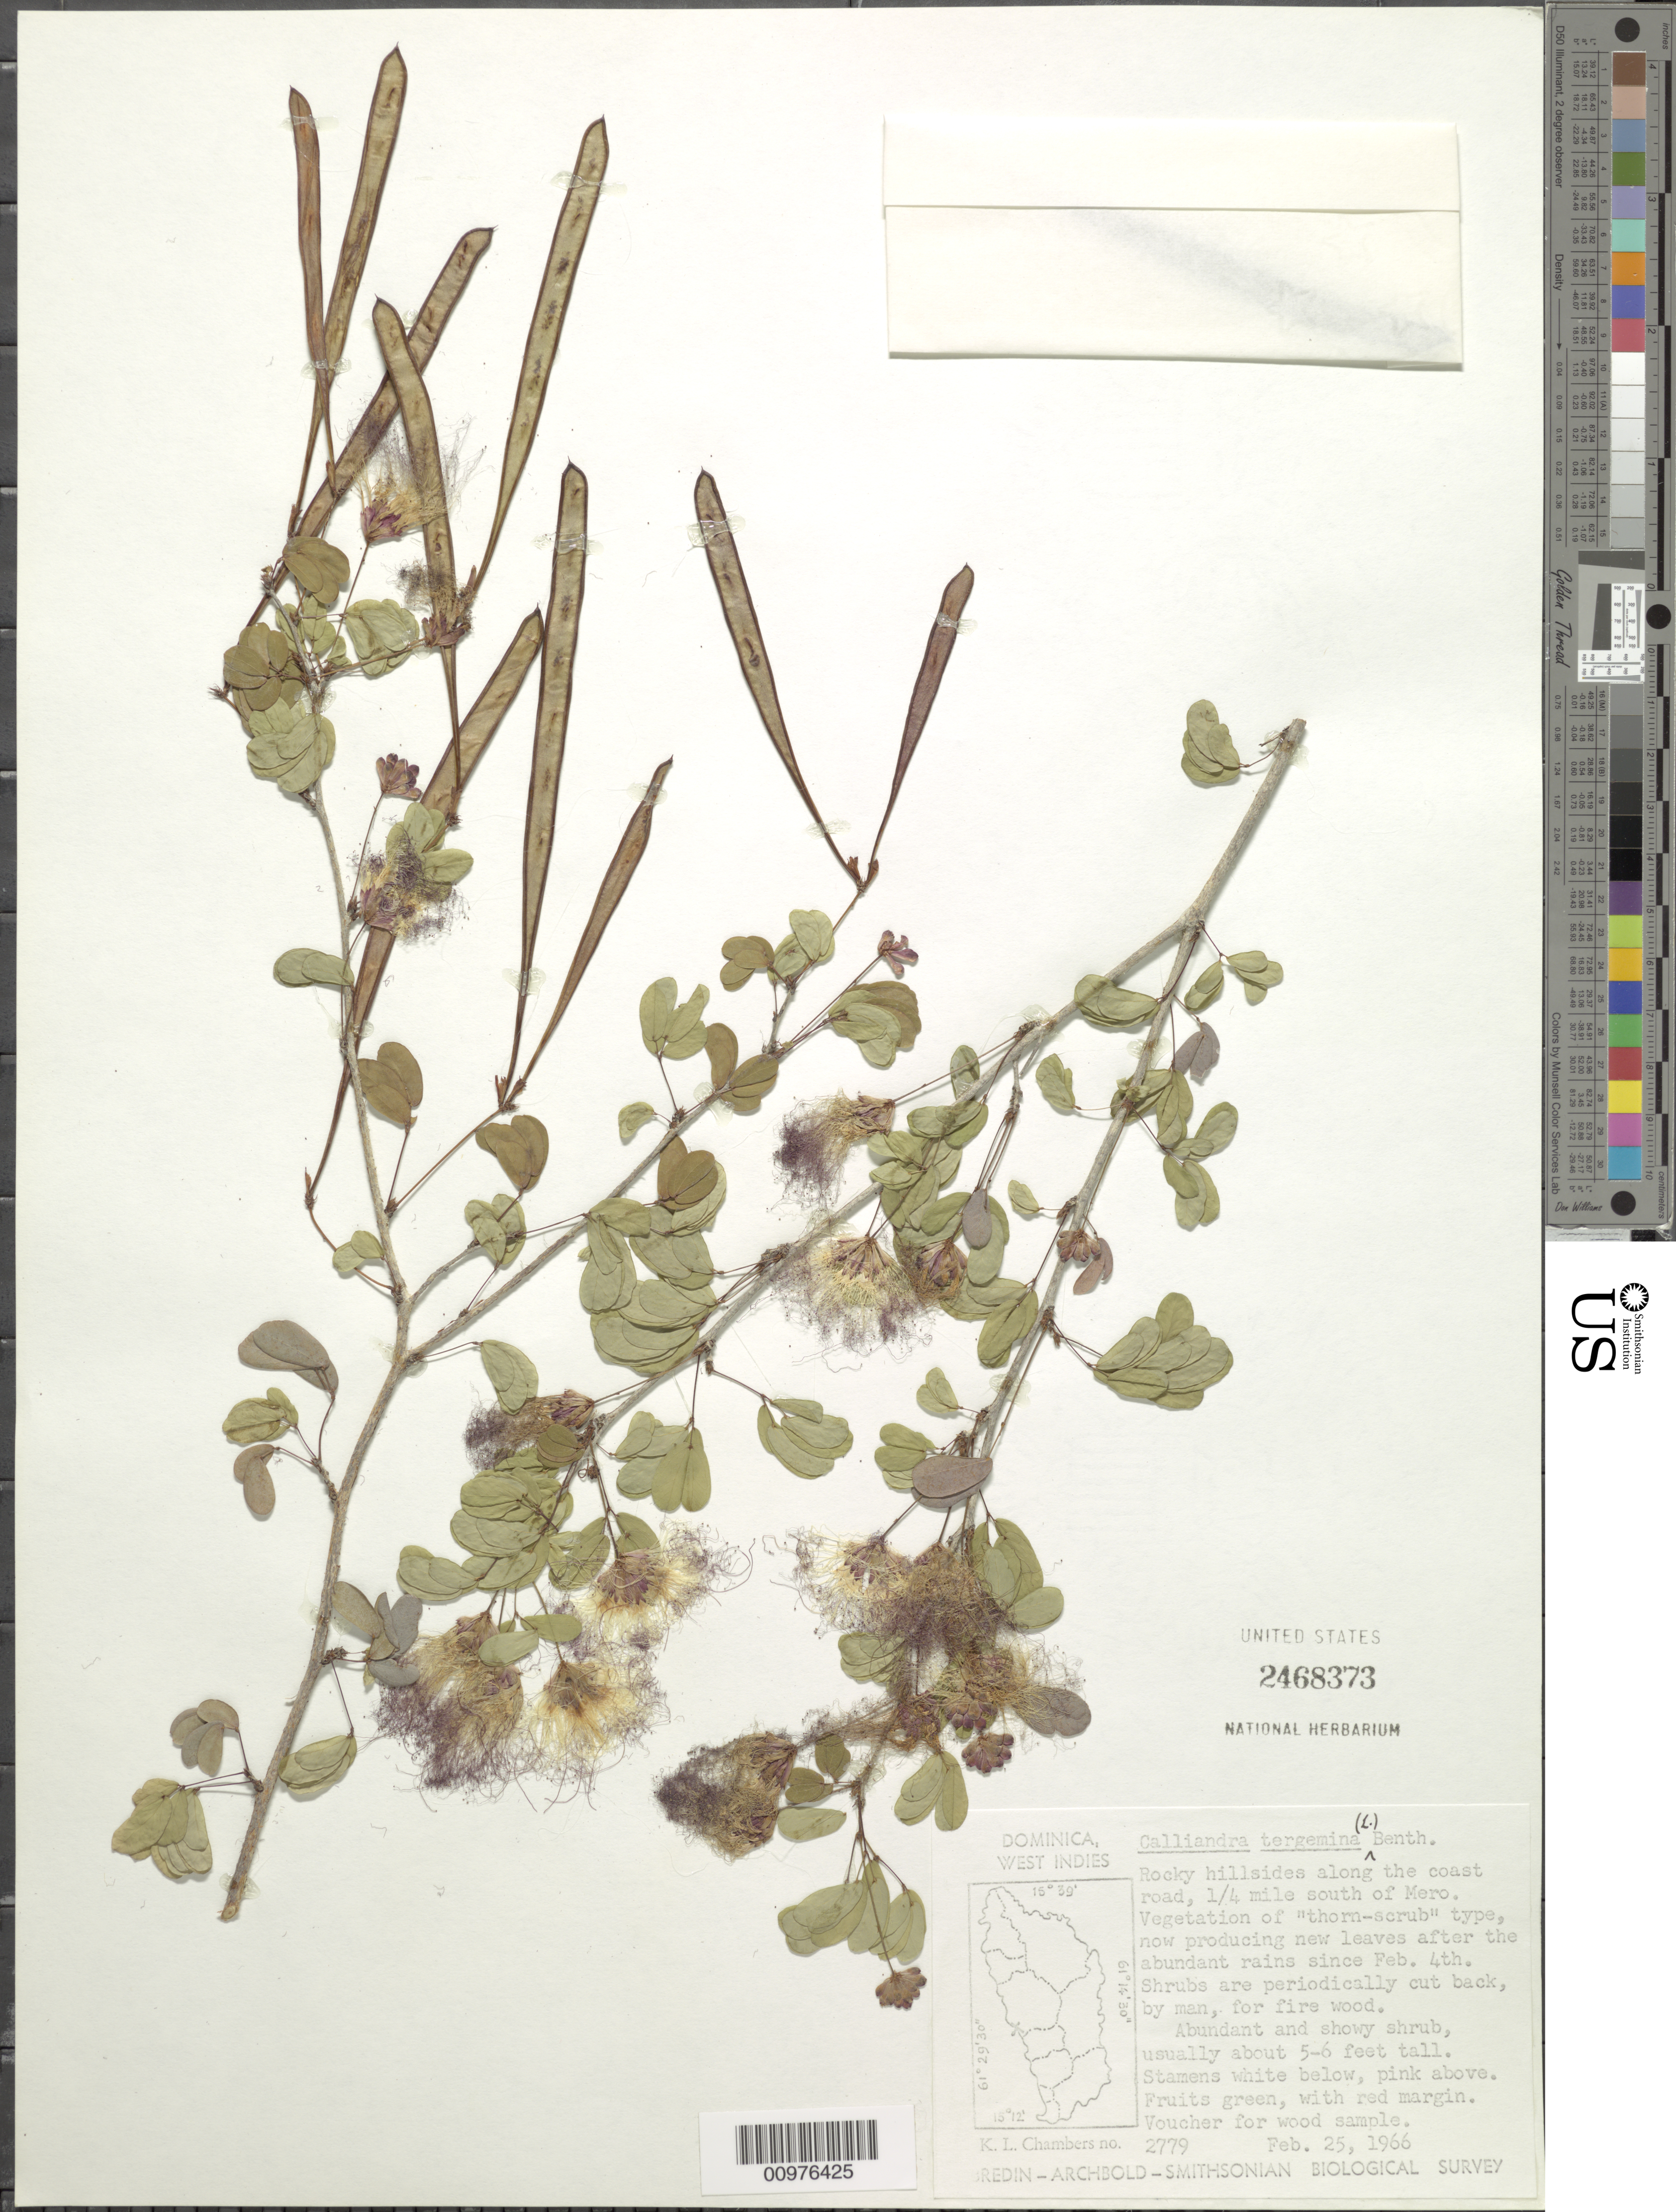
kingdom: Plantae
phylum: Tracheophyta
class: Magnoliopsida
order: Fabales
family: Fabaceae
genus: Calliandra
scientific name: Calliandra tergemina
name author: (L.) Benth.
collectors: K. L. Chambers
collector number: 2779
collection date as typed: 25 Feb 1966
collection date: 1966-02-25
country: Dominica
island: Dominica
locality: Rocky hillside along the coast road 1/4 mile south of Mero.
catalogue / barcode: US 2468373